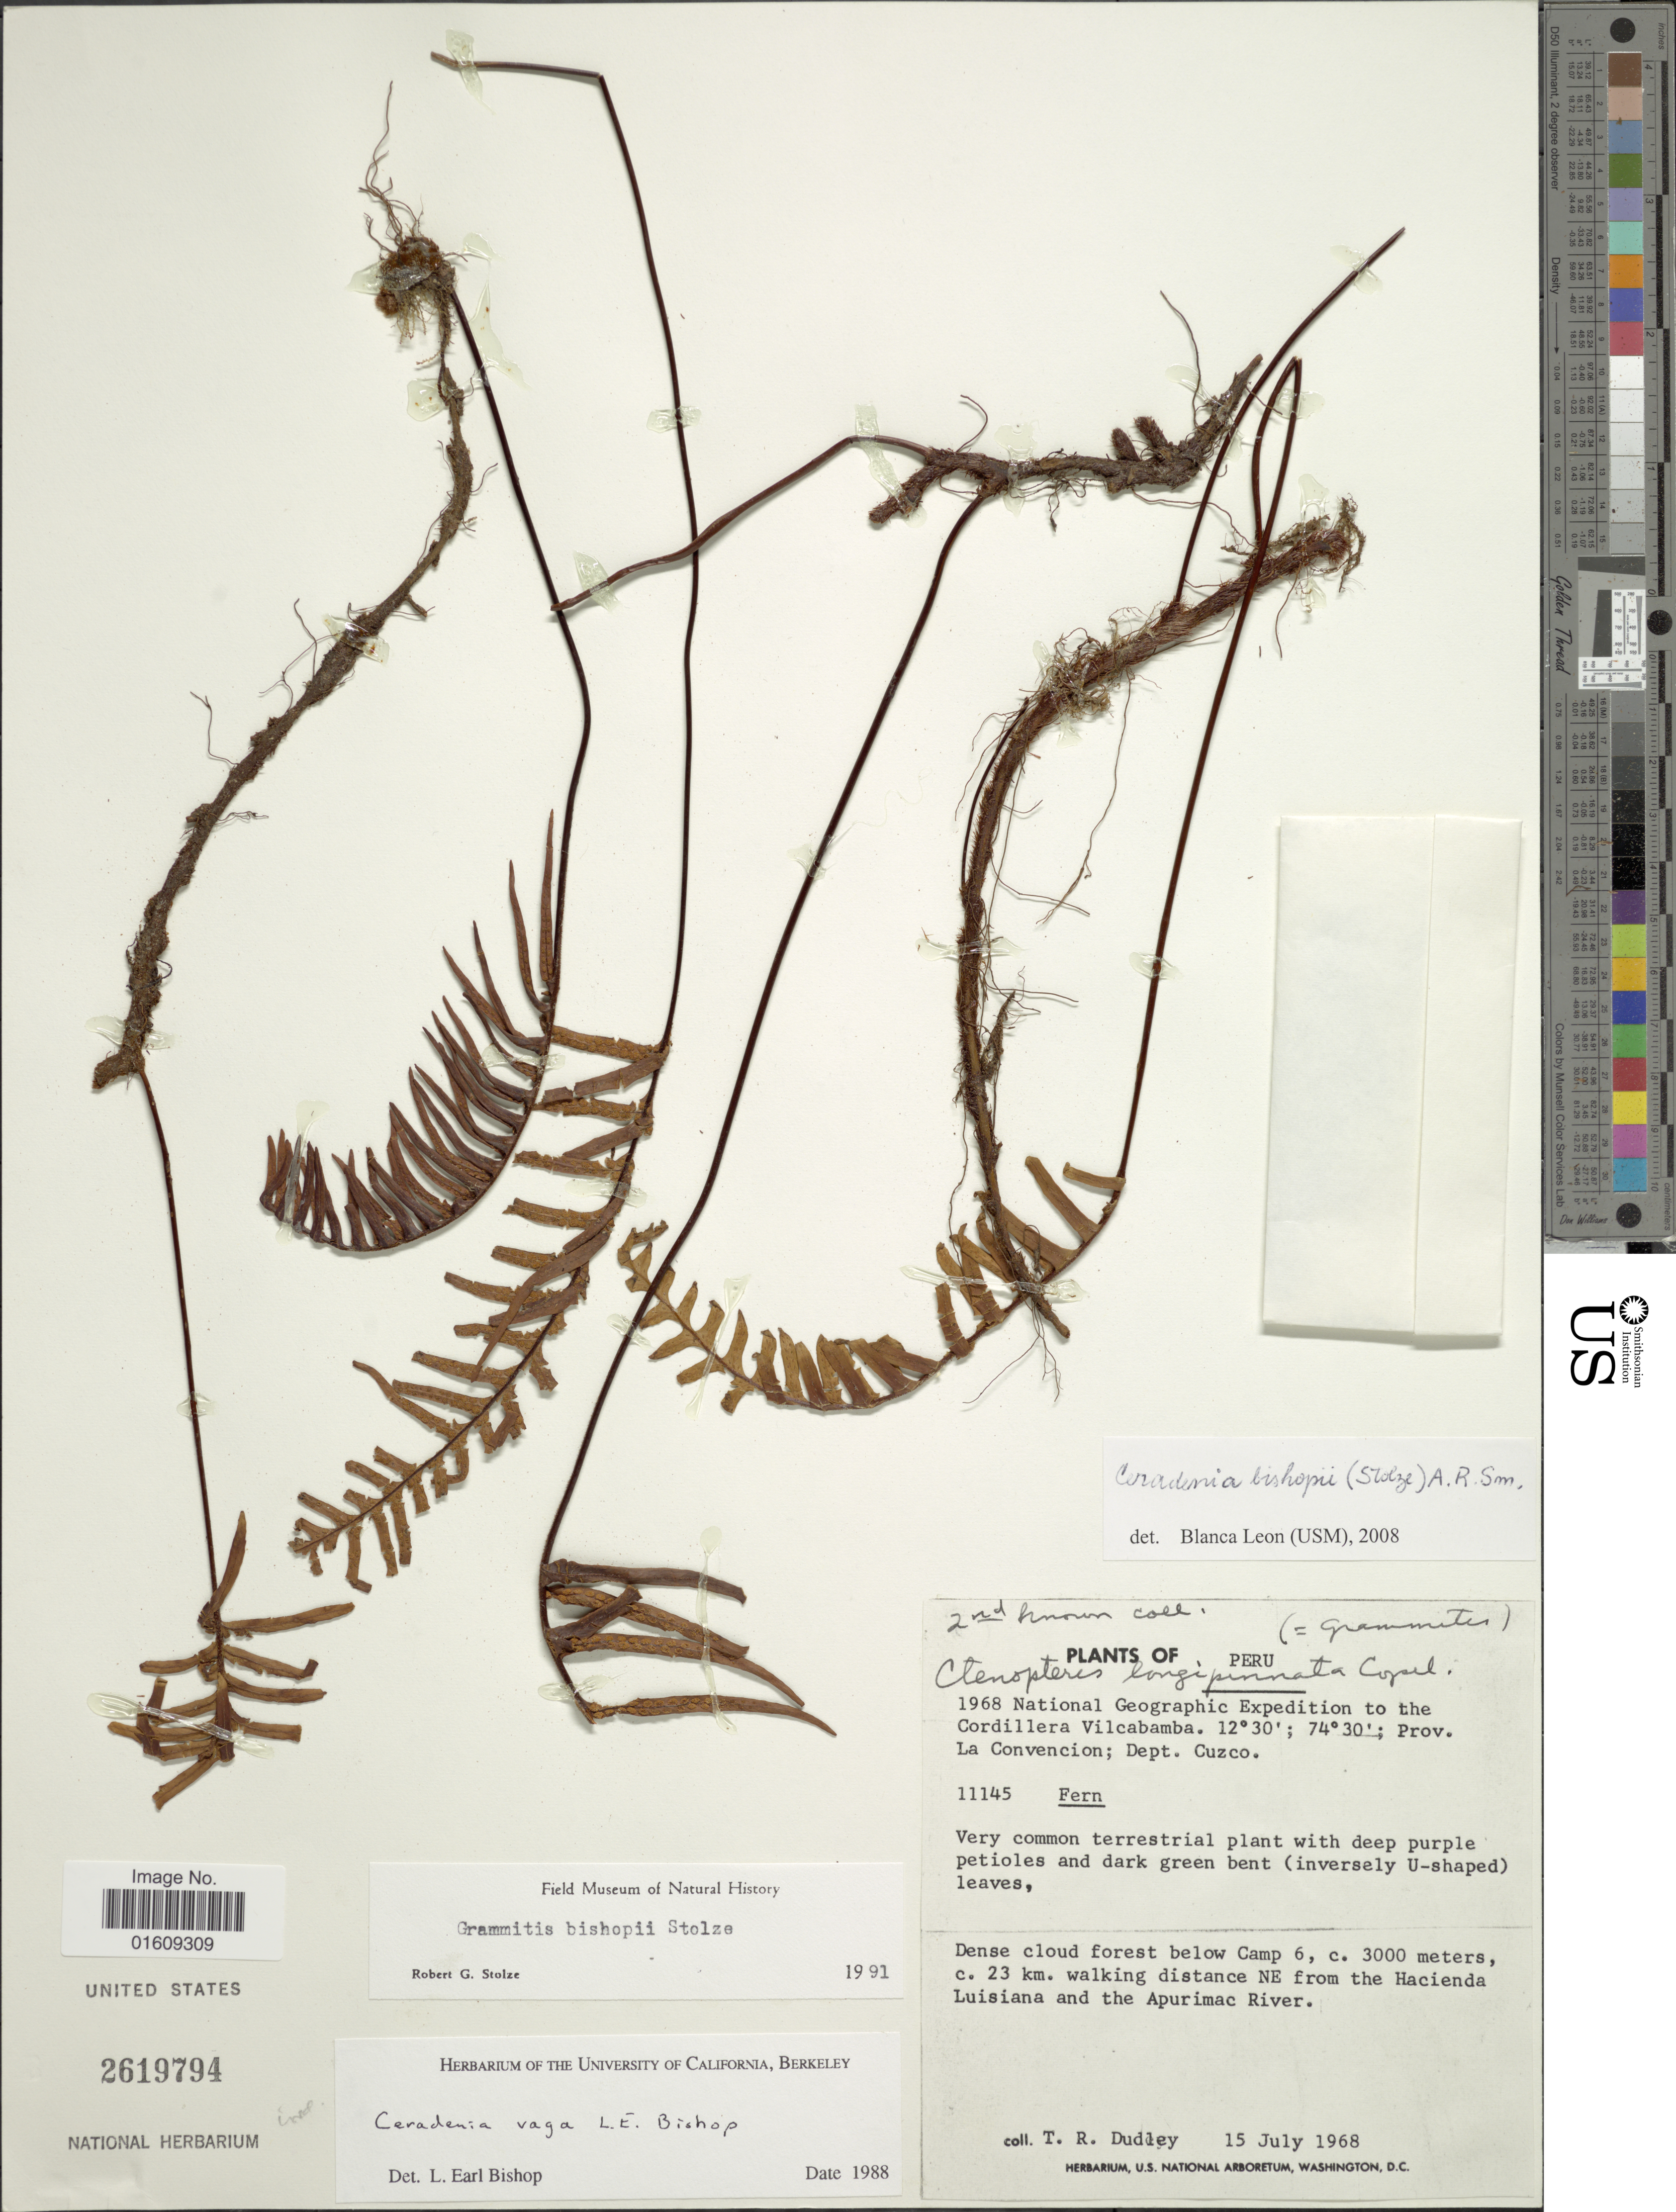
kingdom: Plantae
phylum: Tracheophyta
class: Polypodiopsida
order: Polypodiales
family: Polypodiaceae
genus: Ceradenia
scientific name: Ceradenia bishopii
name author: (Stolze) A.R. Sm.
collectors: T. R. Dudley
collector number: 11145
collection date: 1968-07-15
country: Peru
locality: Peru, To the cordillera Vilcabamba, below Camp 6, c. 23 km. walking distance NE from the Hacienda Luisiana and the Apurimac River. Prov. La Convencion.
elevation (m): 3000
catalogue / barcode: US 2619794